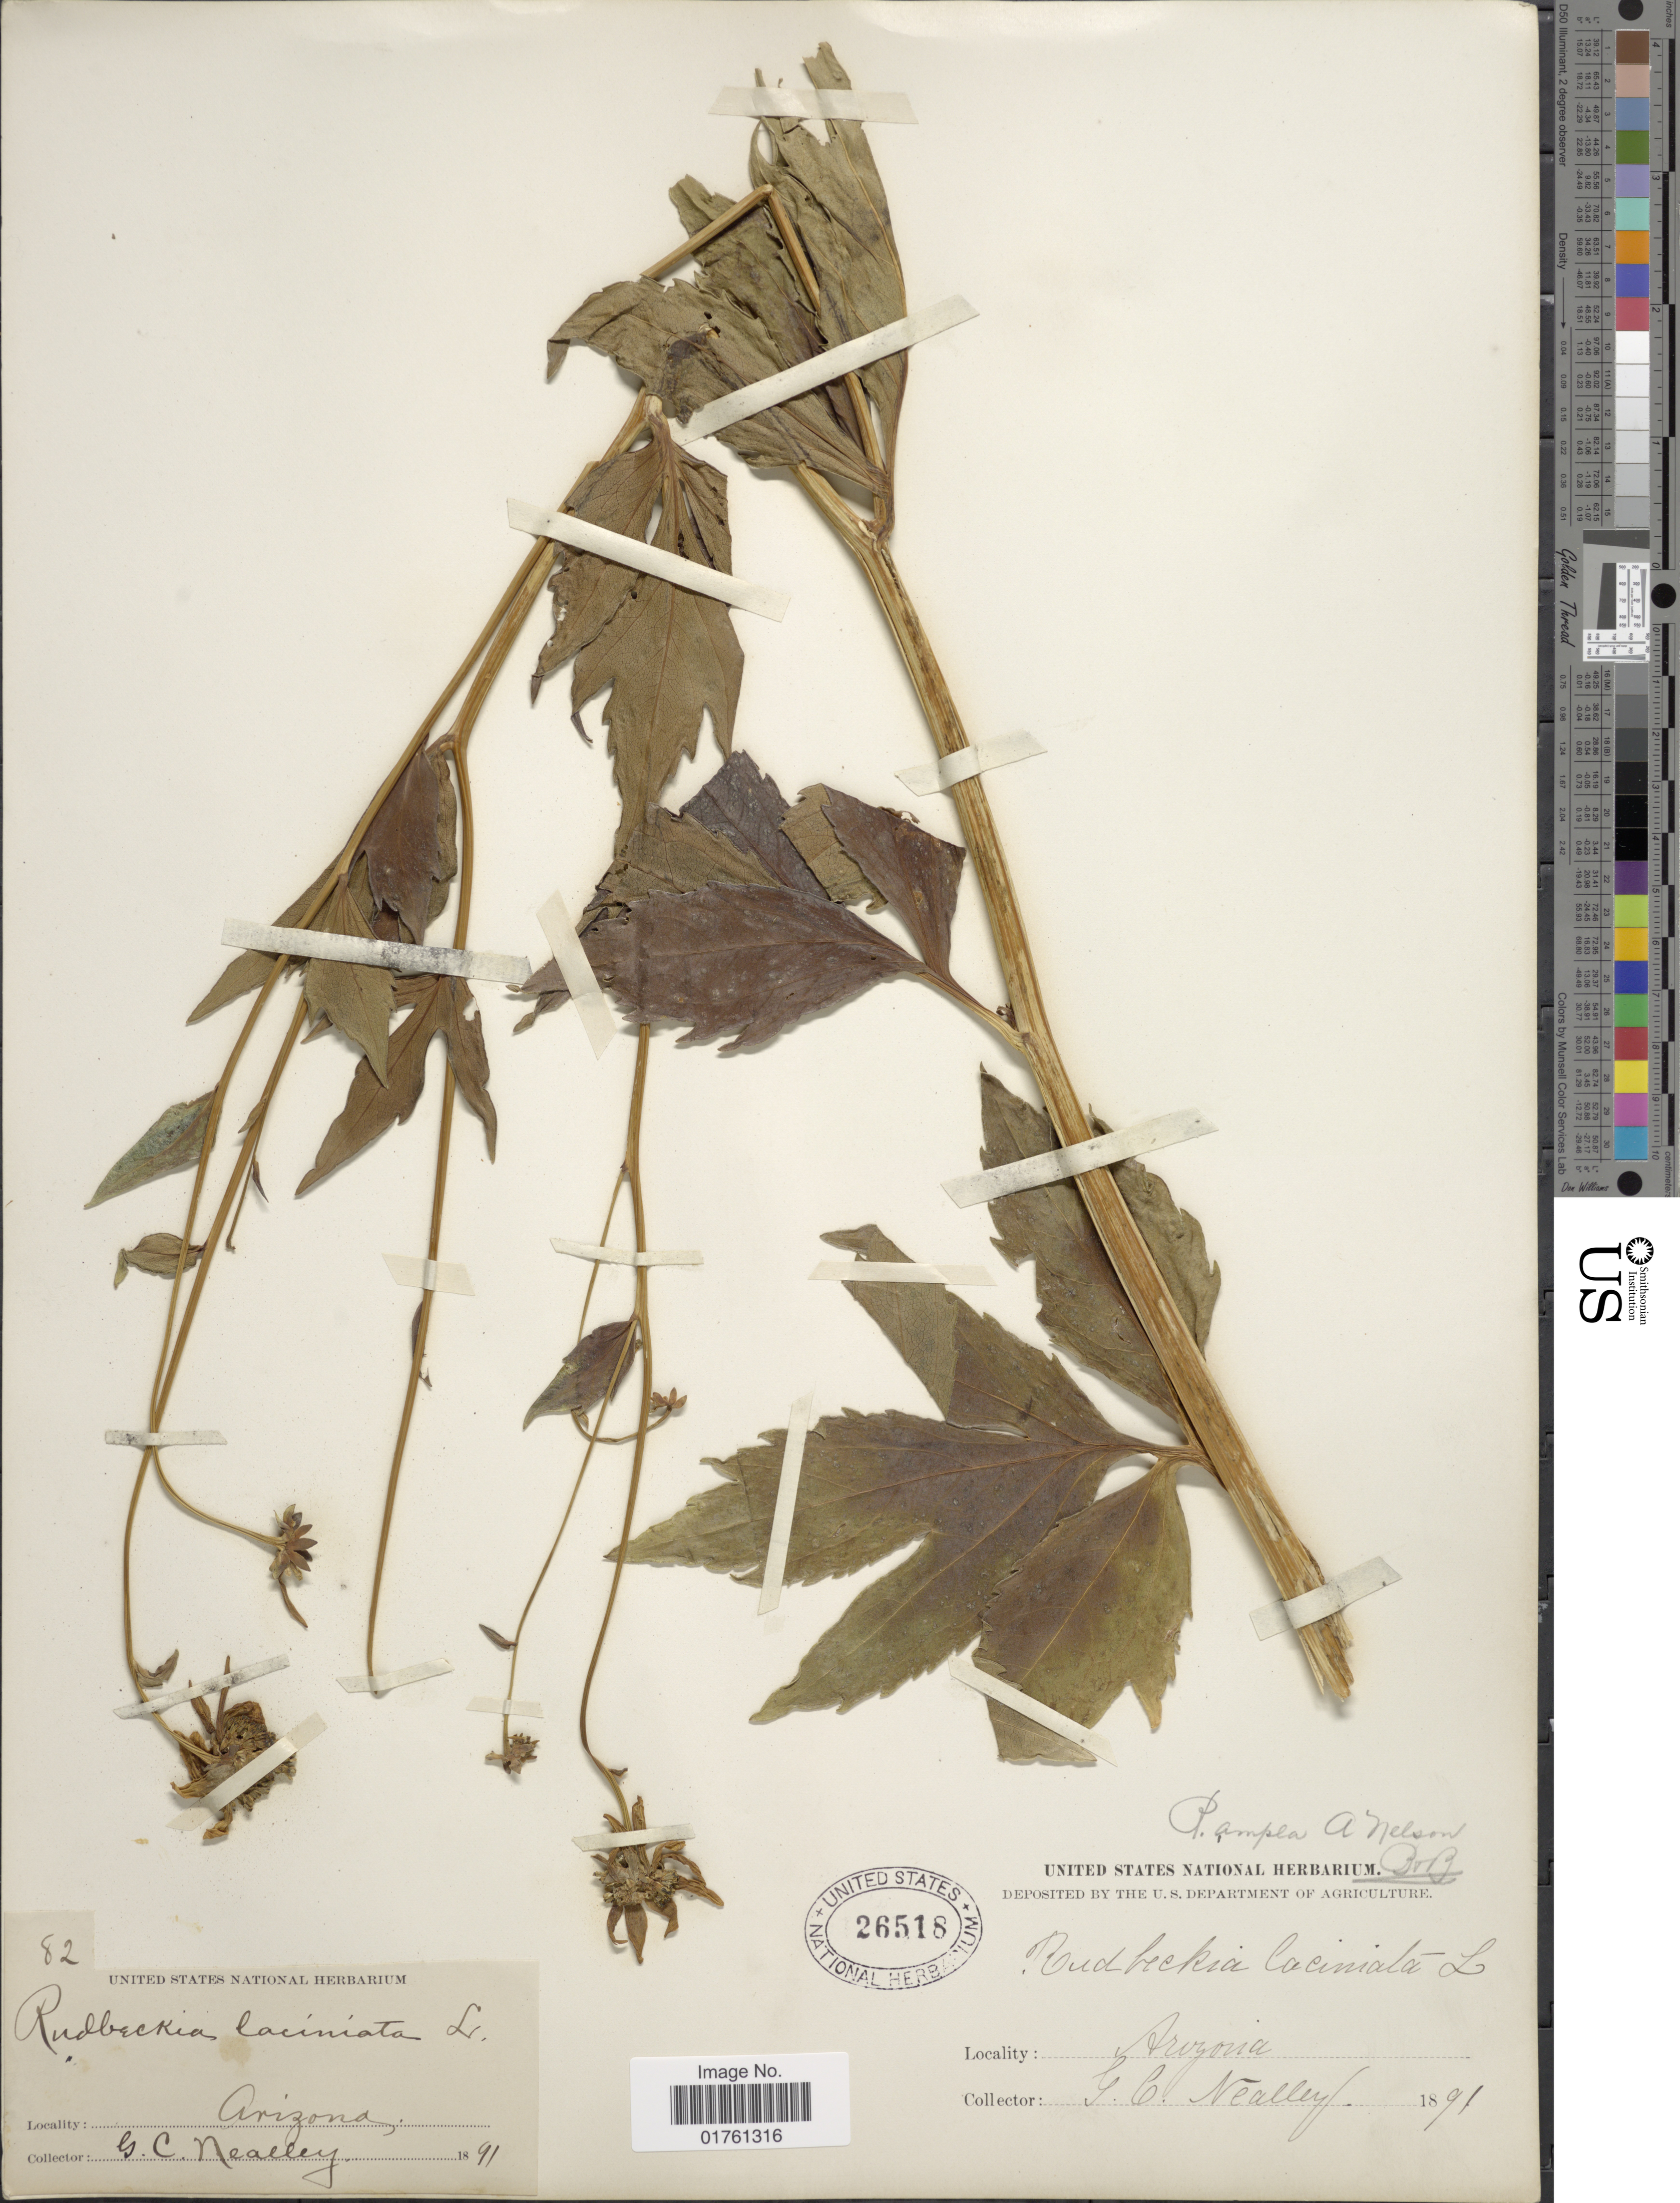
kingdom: Plantae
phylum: Tracheophyta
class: Magnoliopsida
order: Asterales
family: Asteraceae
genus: Rudbeckia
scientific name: Rudbeckia laciniata var. ampla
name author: (A. Nelson) Cronq.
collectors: G. C. Nealley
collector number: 82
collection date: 1891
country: United States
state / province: Arizona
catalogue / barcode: US 26518